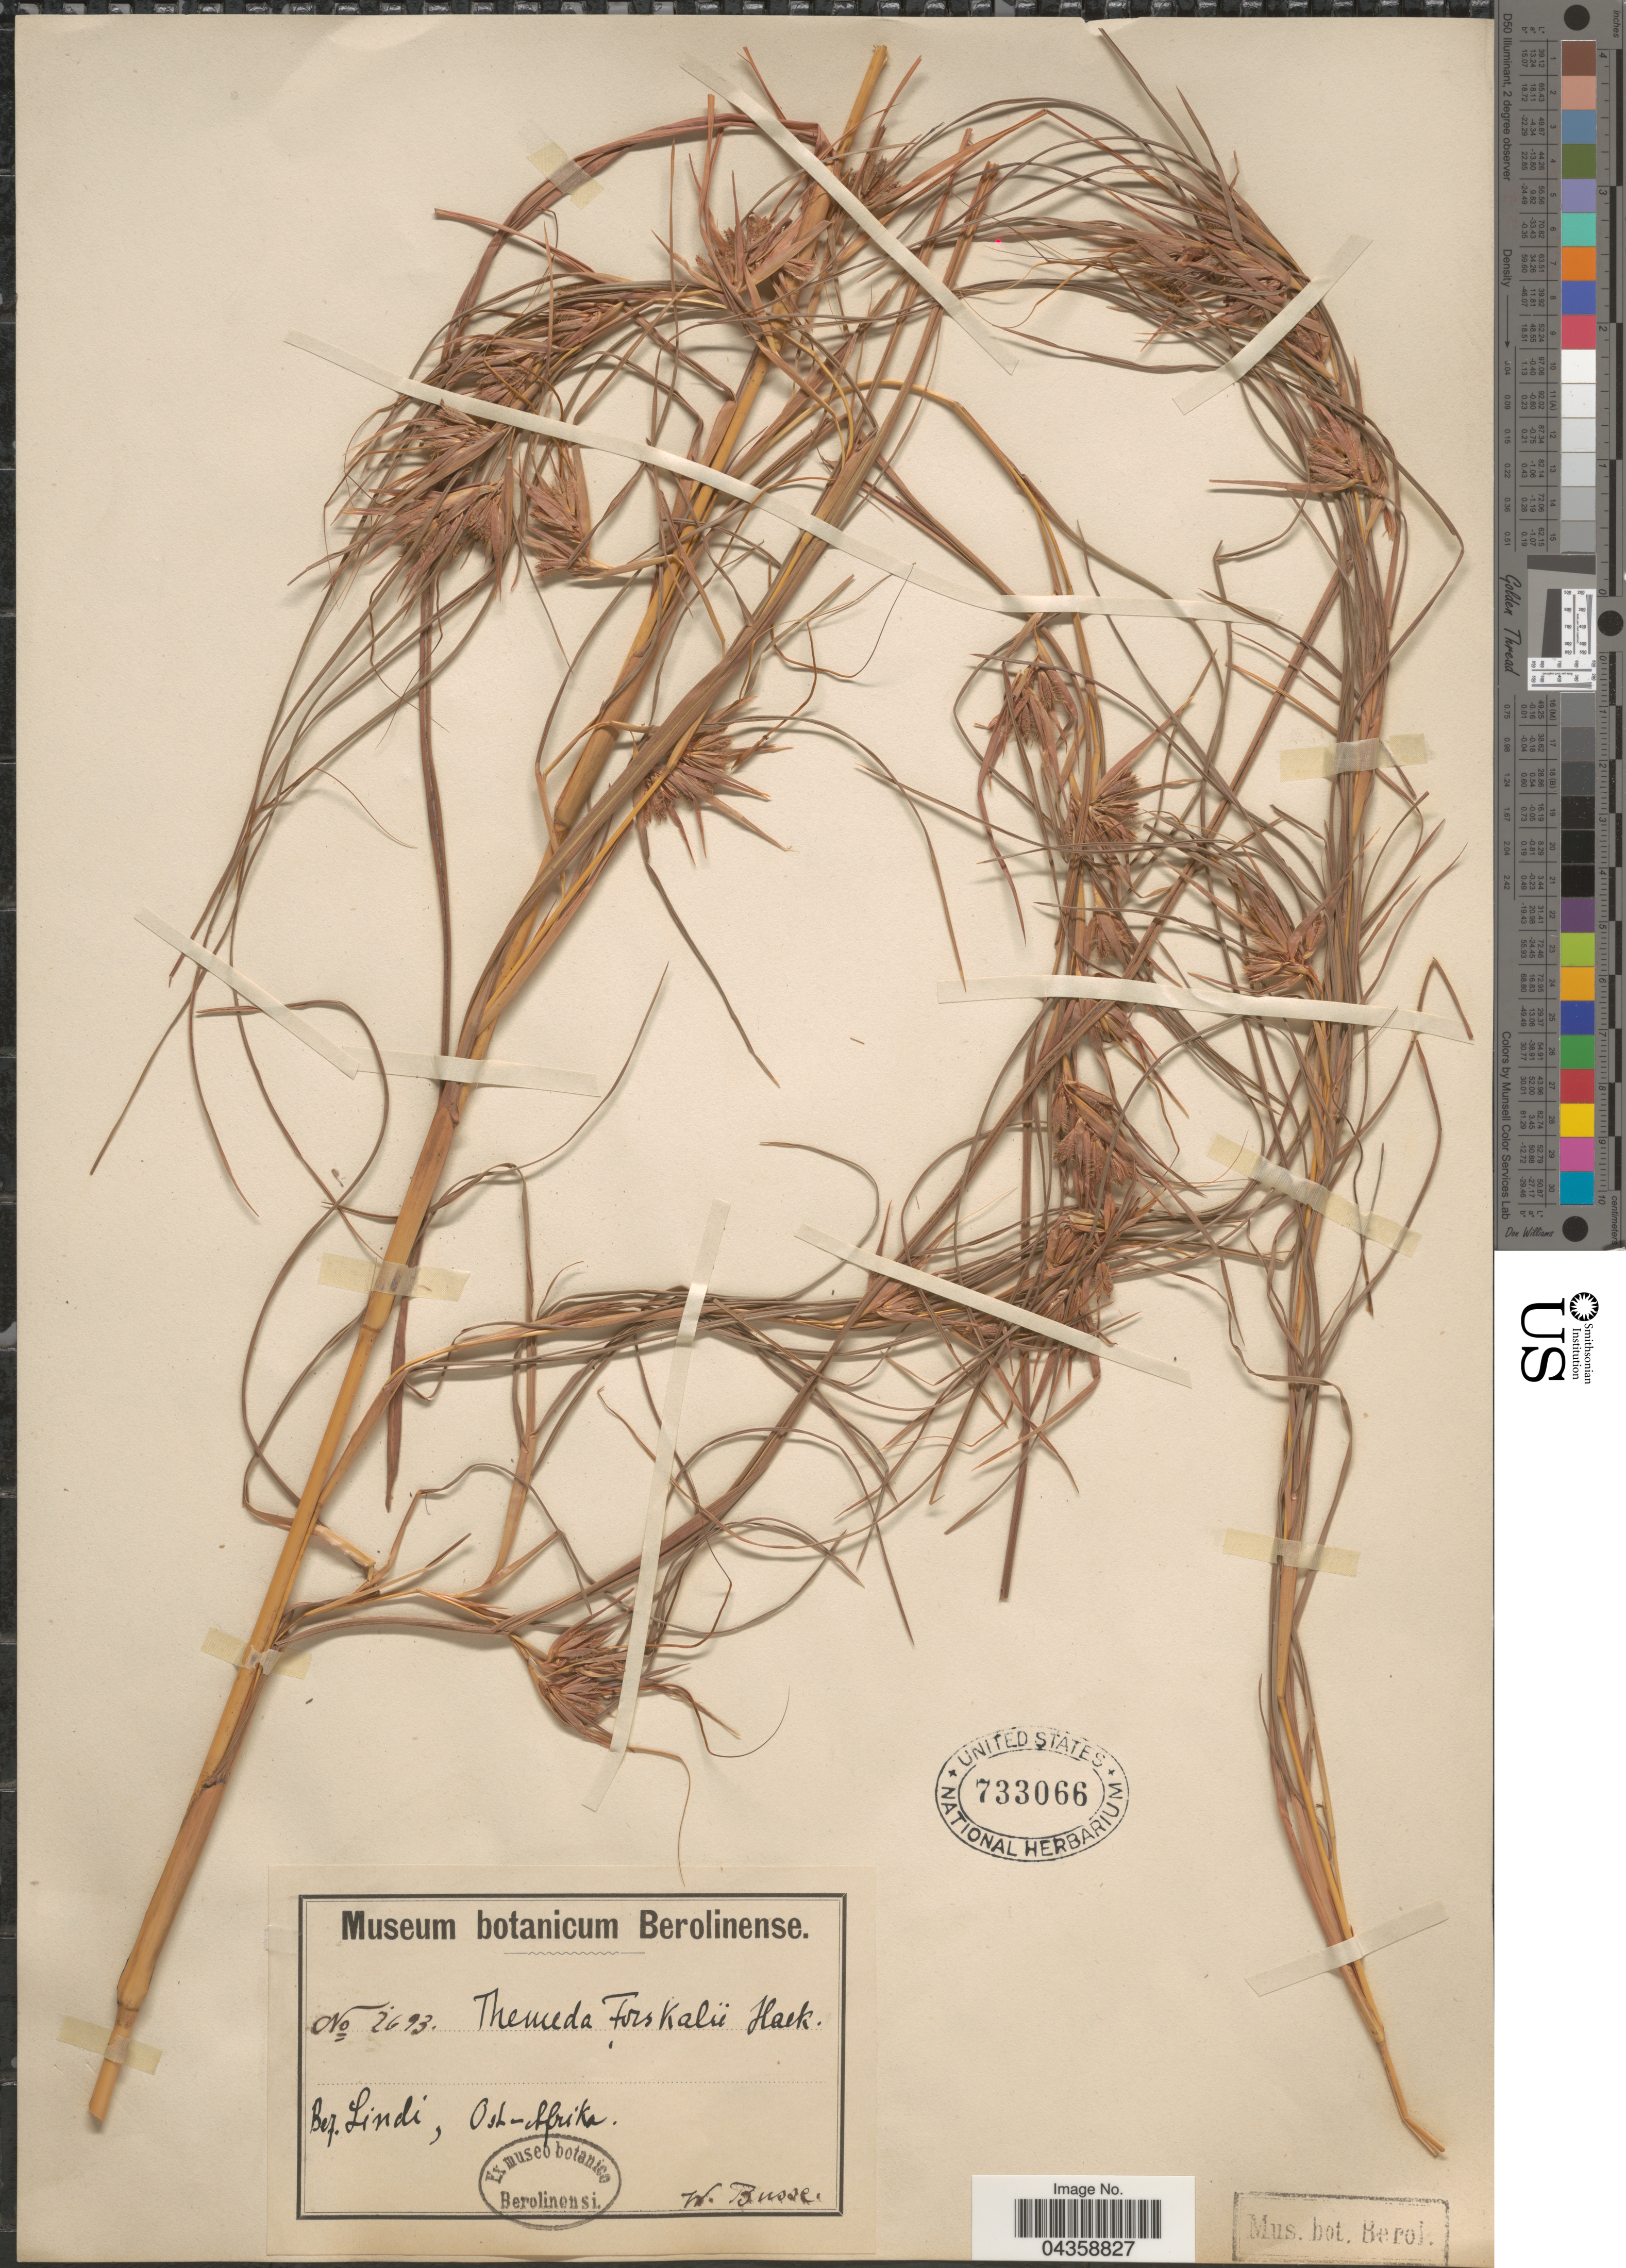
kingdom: Plantae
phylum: Tracheophyta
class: Liliopsida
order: Poales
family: Poaceae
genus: Themeda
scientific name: Themeda triandra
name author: Forssk.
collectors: W. Busse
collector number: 2693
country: Tanzania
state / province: Lindi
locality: Bez. Lindi, Ost-Afrika.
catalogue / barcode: US 733066